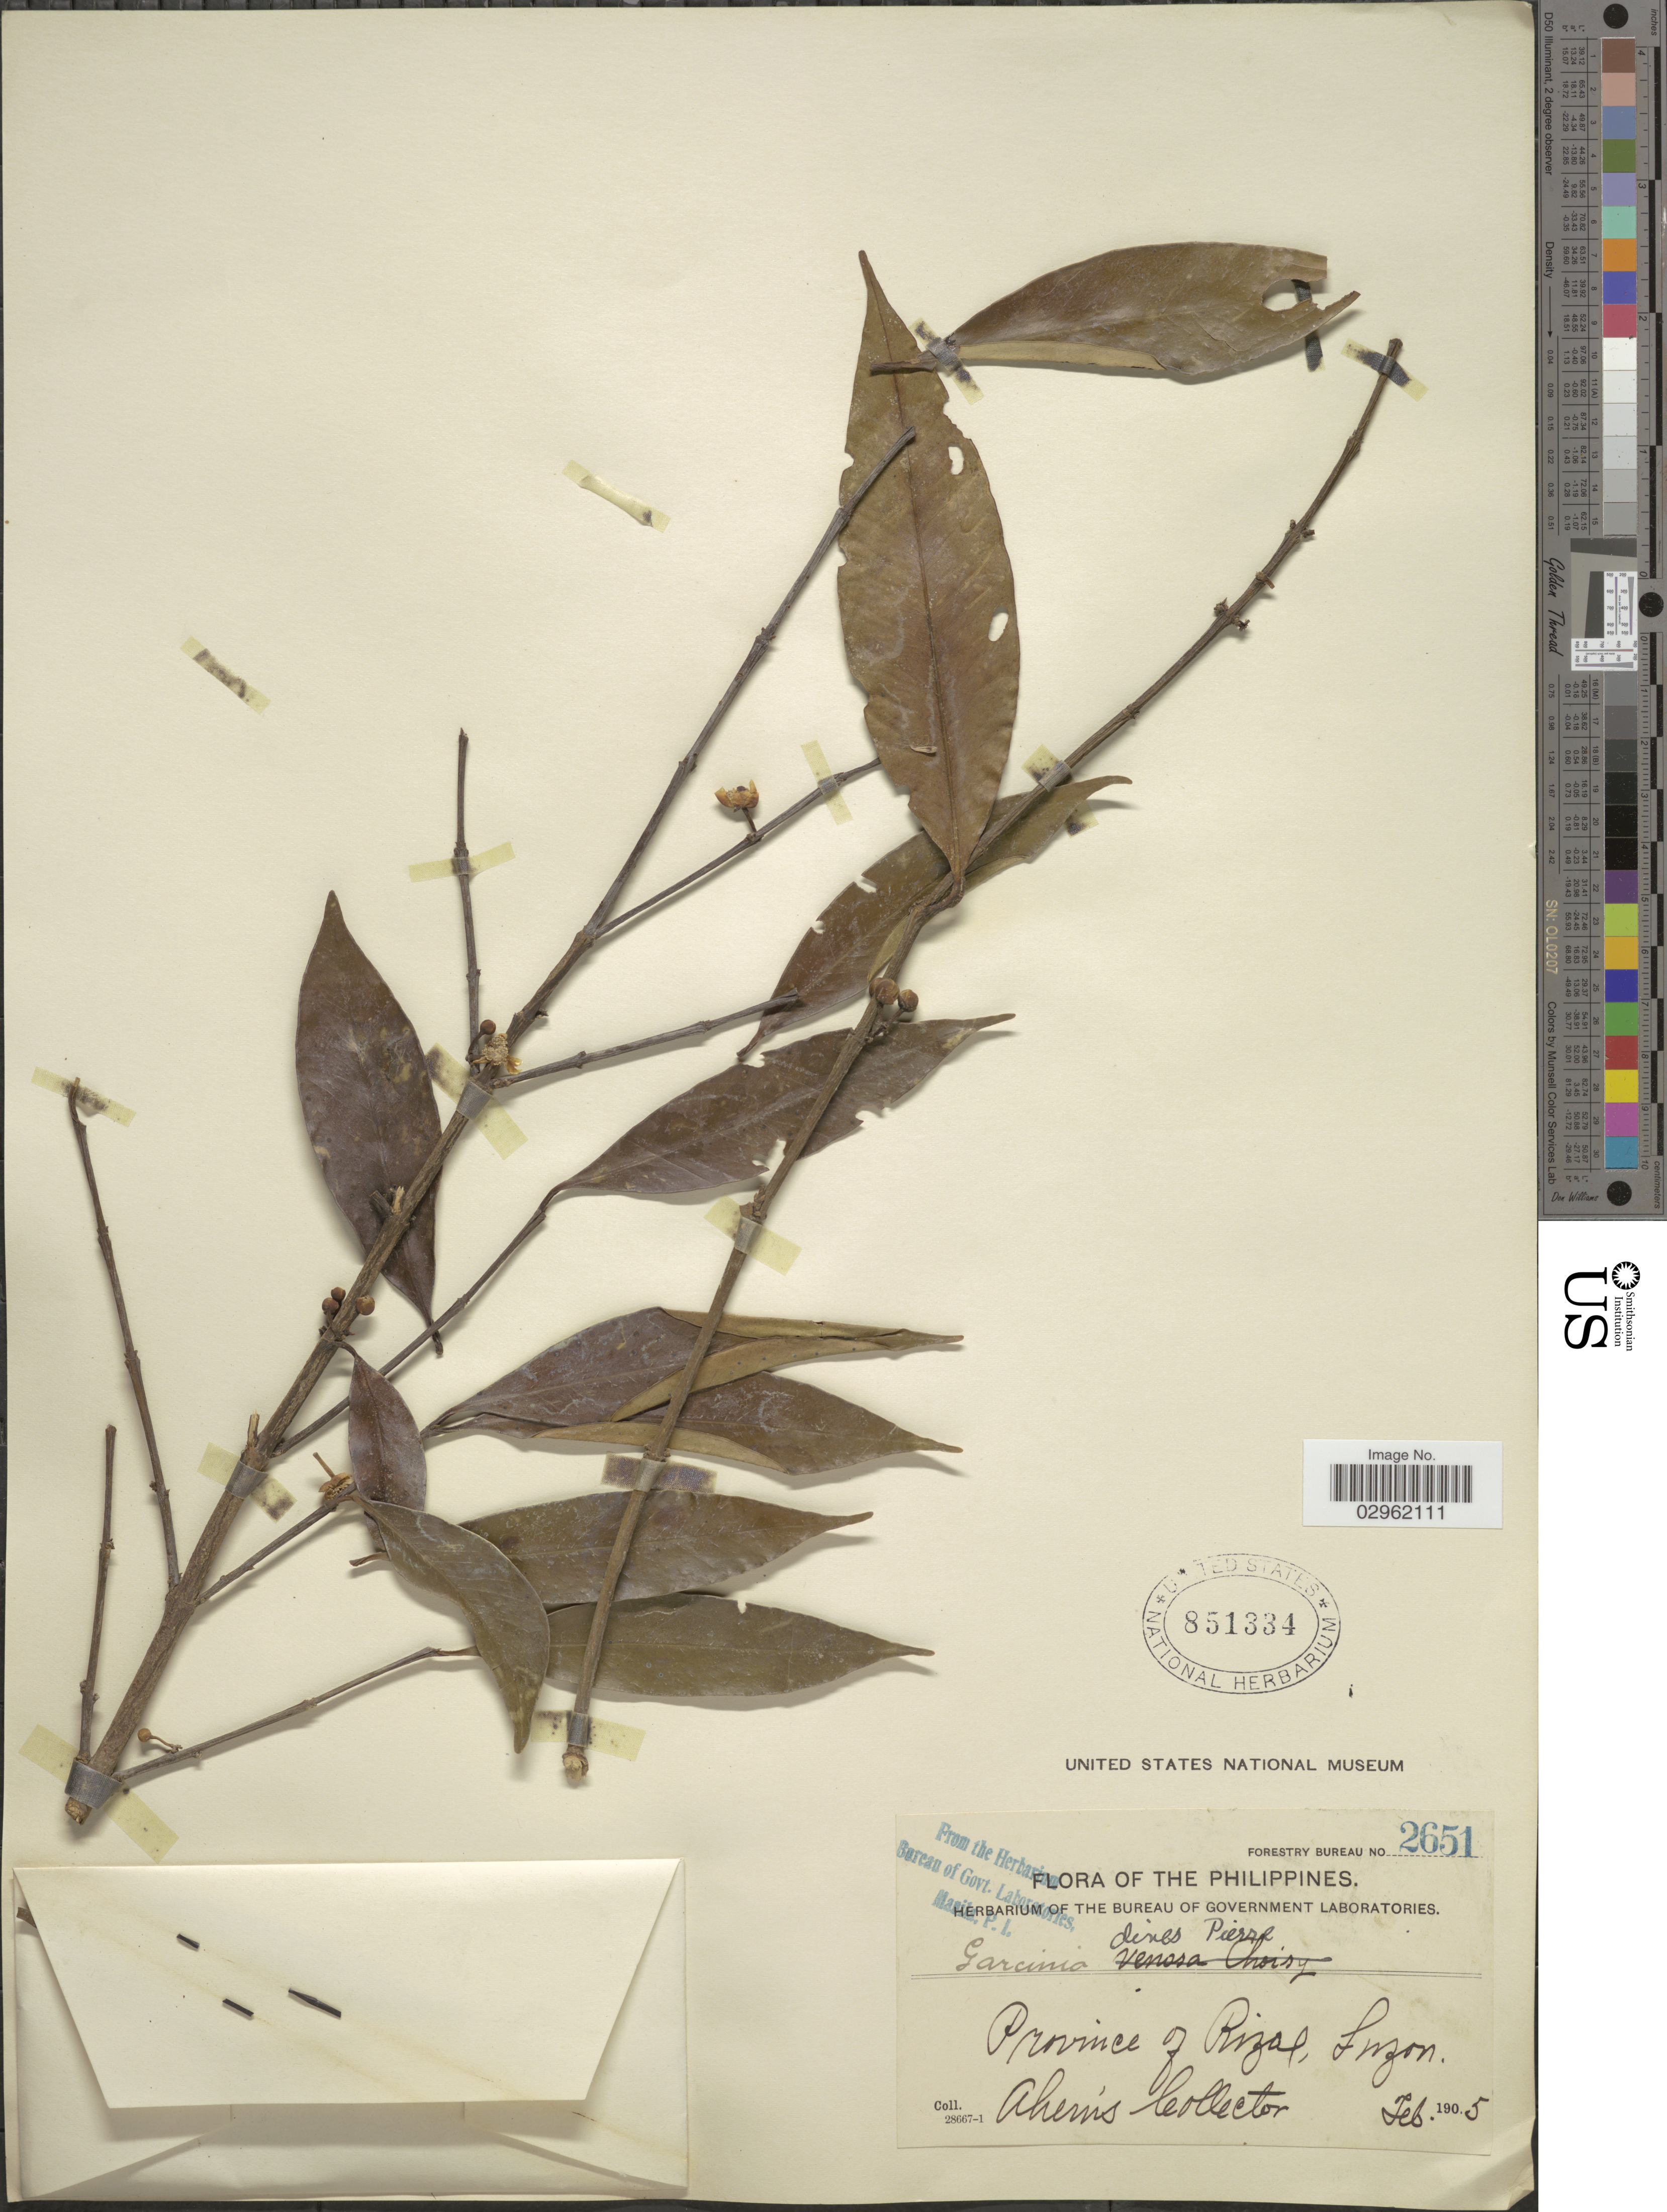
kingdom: Plantae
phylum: Tracheophyta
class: Magnoliopsida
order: Malpighiales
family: Clusiaceae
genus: Garcinia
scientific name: Garcinia dives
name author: Pierre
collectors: Ahern's collector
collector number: Forestry Bureau 2651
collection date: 1905-02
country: Philippines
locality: Province of Rizal, Luzon.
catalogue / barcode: US 851334